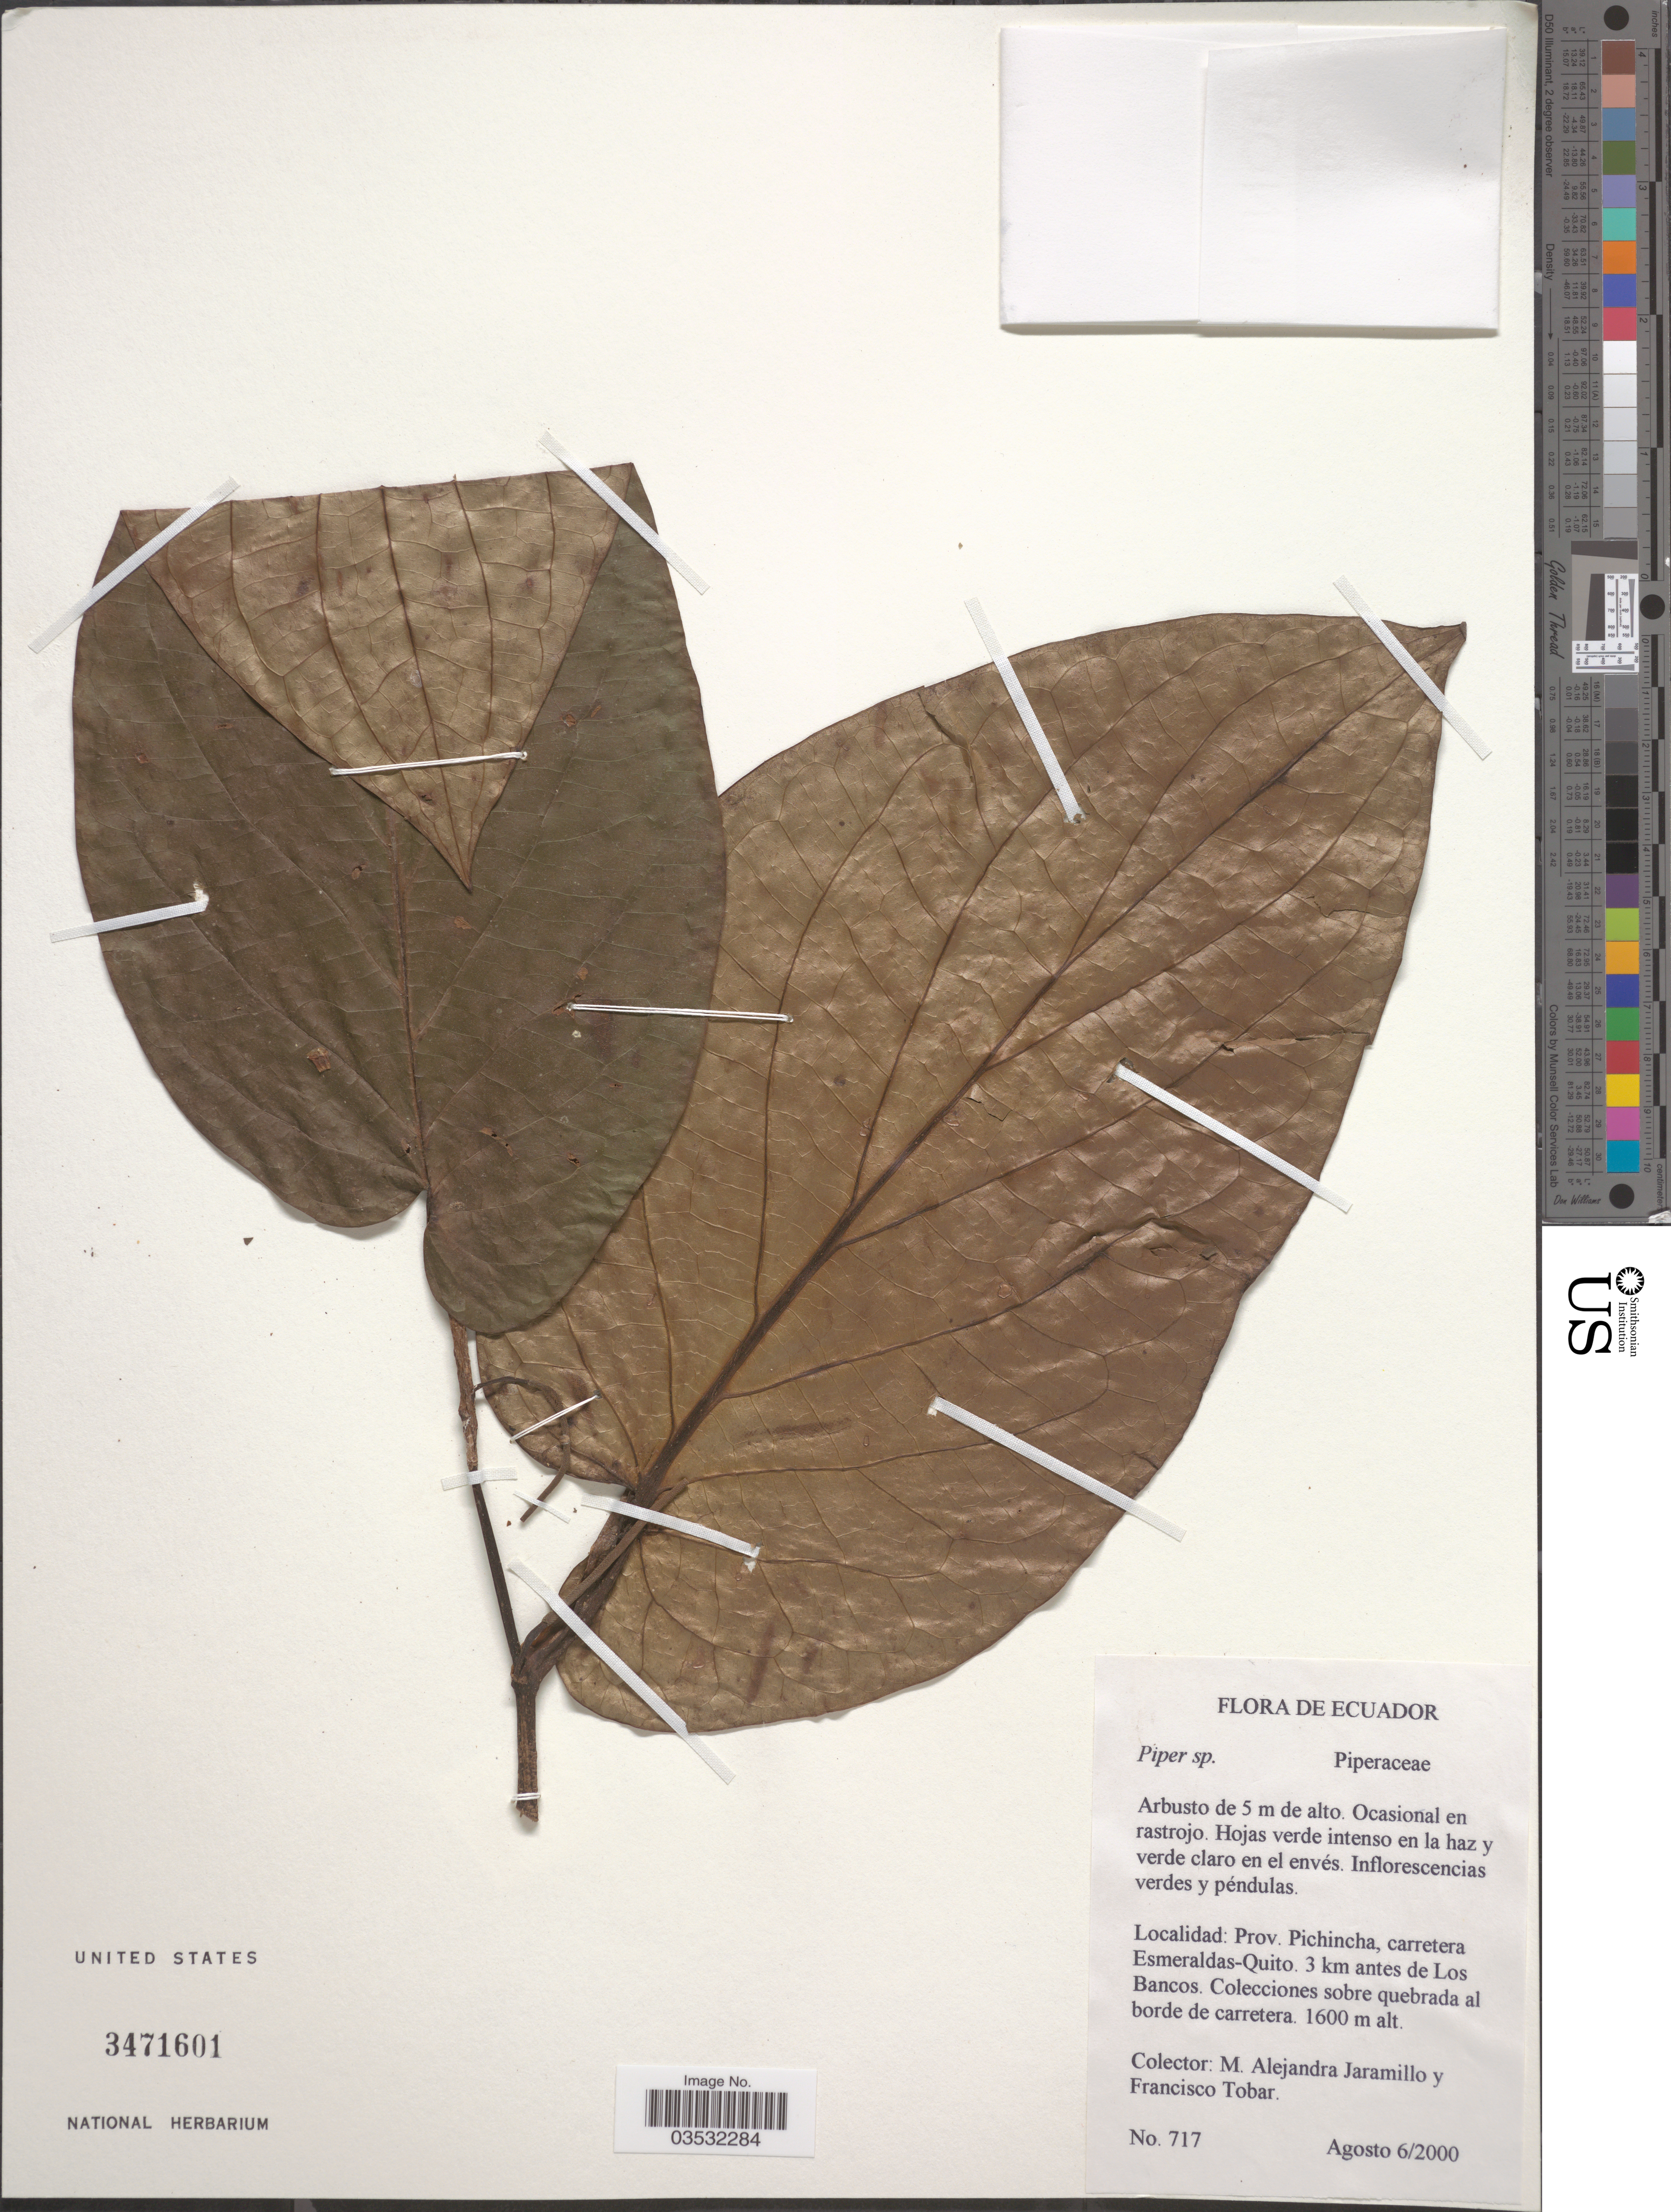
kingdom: Plantae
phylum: Tracheophyta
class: Magnoliopsida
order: Piperales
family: Piperaceae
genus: Piper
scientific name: Piper sp.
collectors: M. A. Jaramillo & F. Tobar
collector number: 717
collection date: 2000-08-06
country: Ecuador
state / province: Pichincha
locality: Carretera Esmeraldas-Quito. 3 km antes de Los Bancos.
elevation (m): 1600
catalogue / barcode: US 3471601